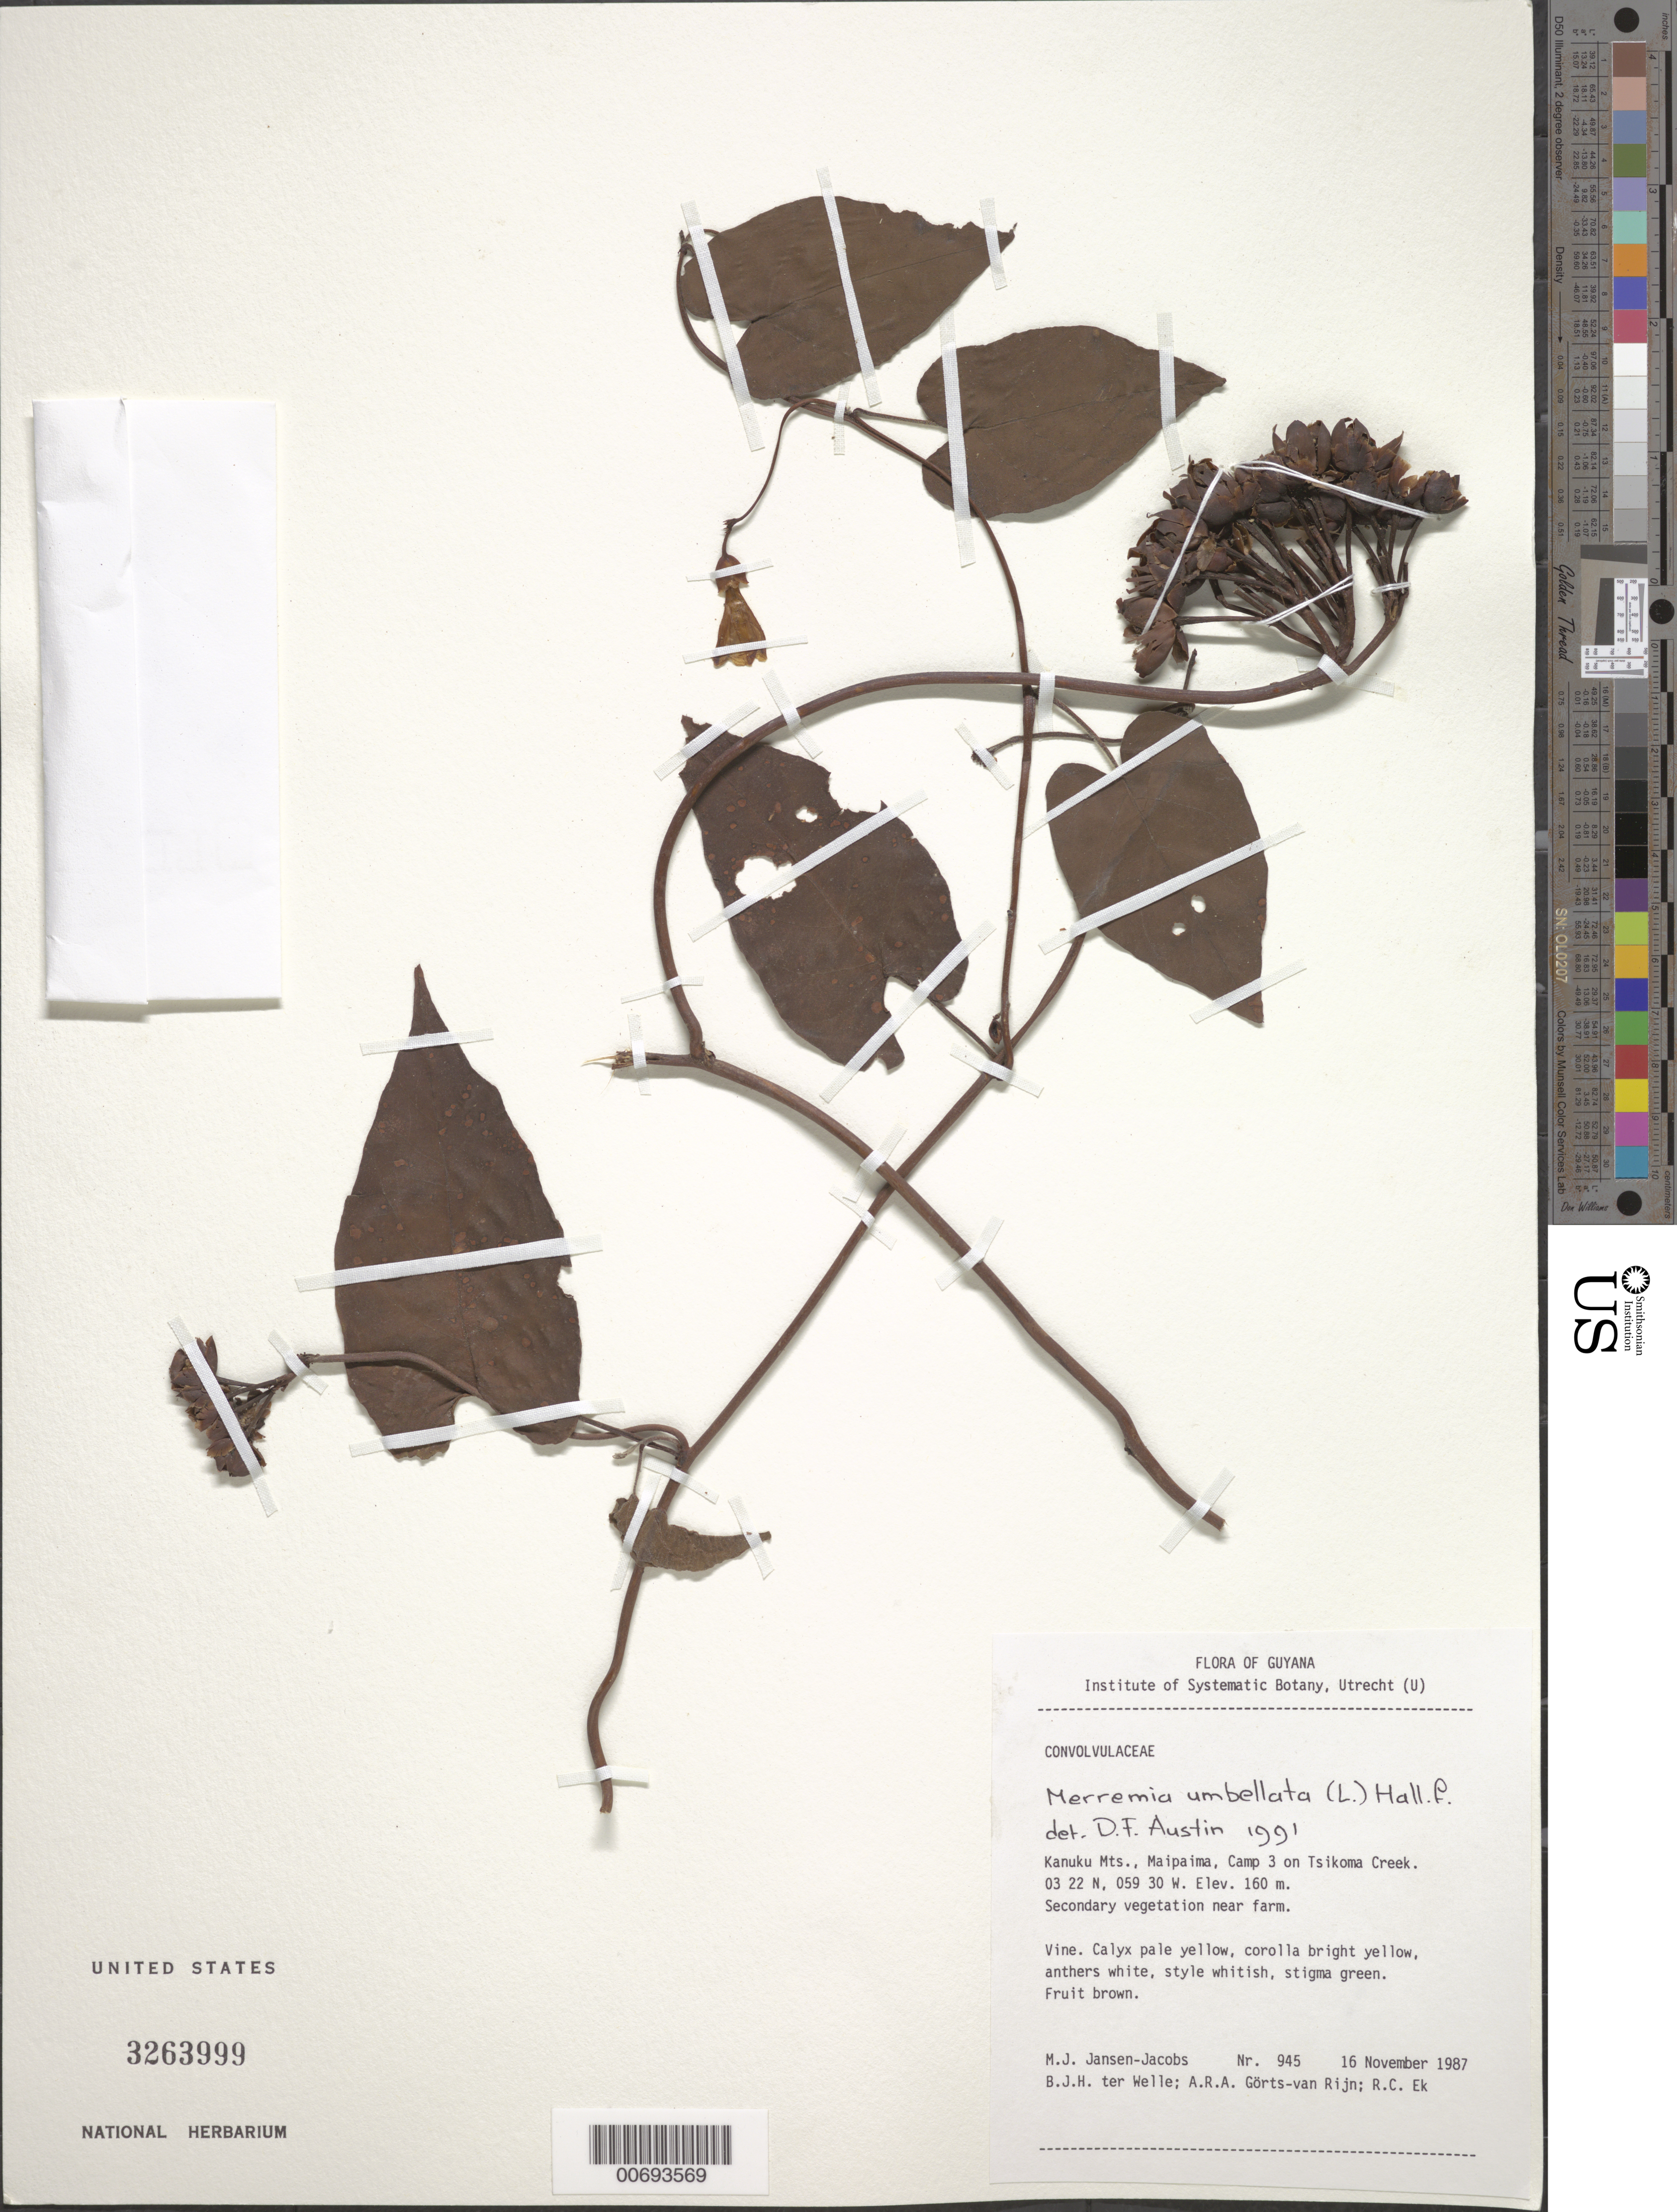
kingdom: Plantae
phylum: Tracheophyta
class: Magnoliopsida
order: Solanales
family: Convolvulaceae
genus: Camonea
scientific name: Camonea umbellata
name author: (L.) A. R. Simões & Staples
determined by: Strong, Mark T., (BOT), Smithsonian Institution - National Museum of Natural History (UNITED STATES)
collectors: M. J. Jansen-Jacobs, B. Welle, A. .R. A. Görts-van Rijn & R. C. Ek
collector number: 945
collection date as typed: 16-Nov-87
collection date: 1987-11-16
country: Guyana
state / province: U. Takutu-U. Essequibo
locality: Kanuku Mts., Maipaima, Camp 3 on Tsikoma Creek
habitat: Secondary vegetation near farm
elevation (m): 160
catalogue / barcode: US 3263999